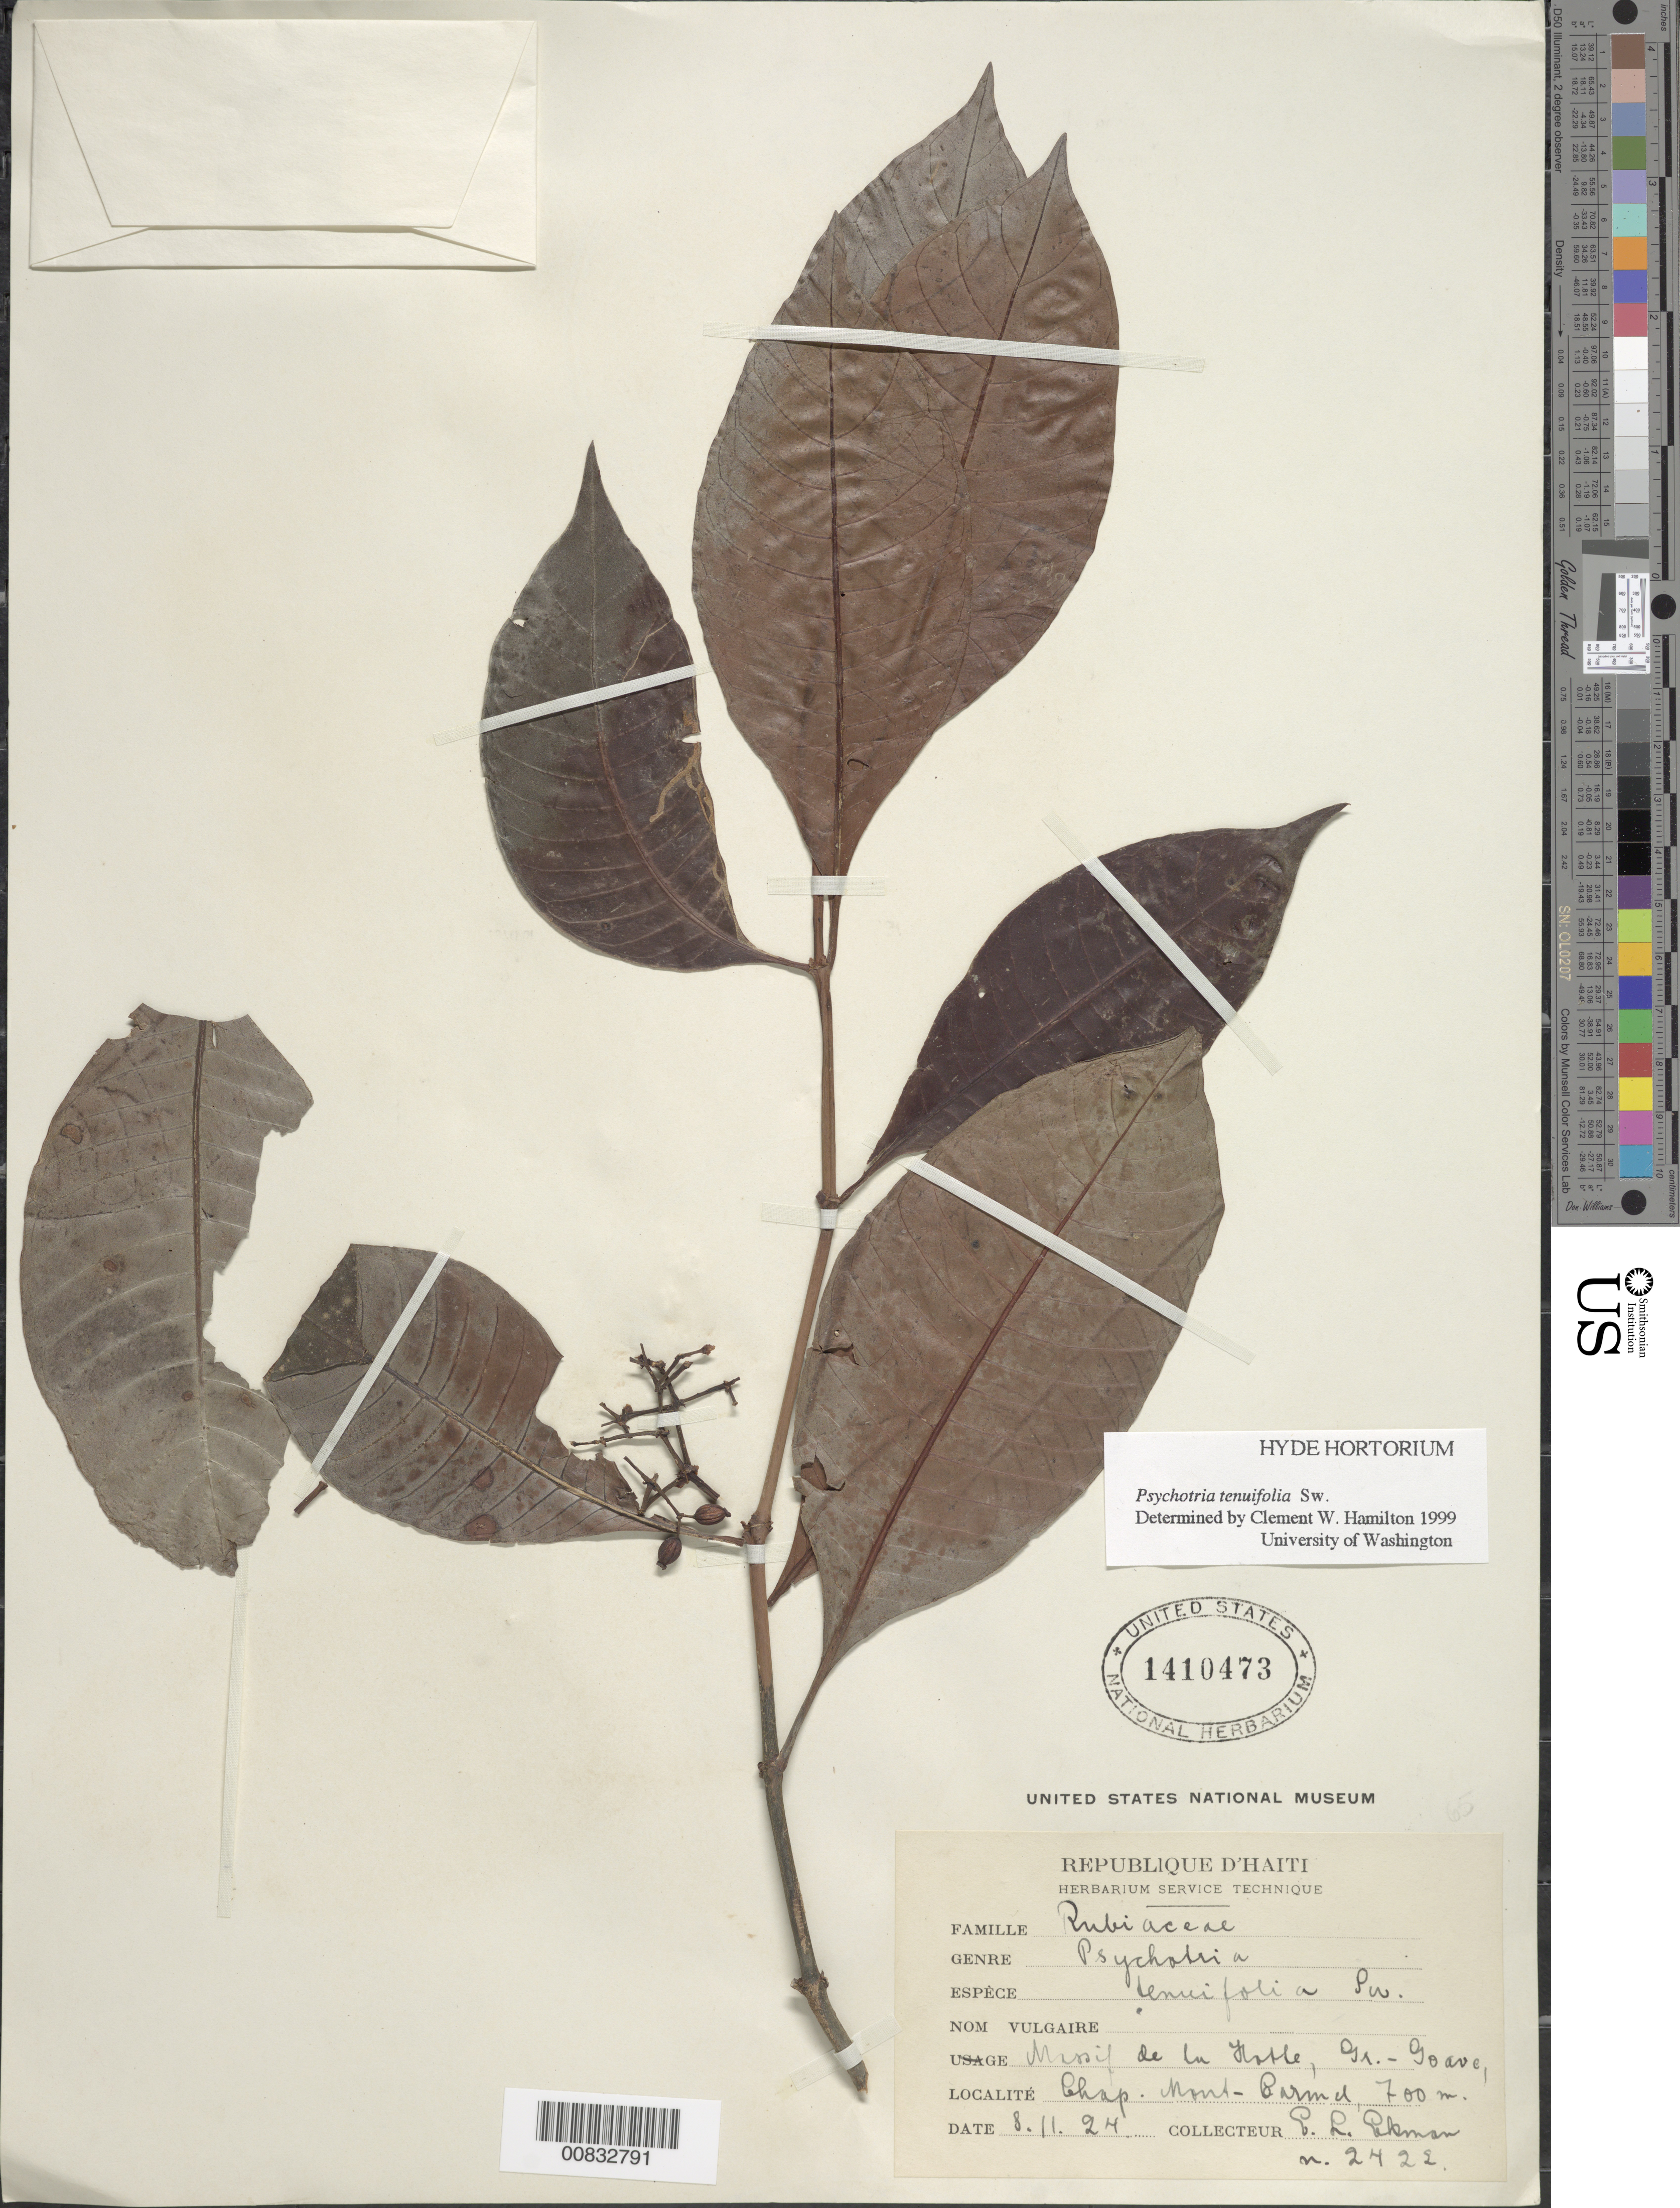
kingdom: Plantae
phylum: Tracheophyta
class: Magnoliopsida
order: Gentianales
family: Rubiaceae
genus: Psychotria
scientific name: Psychotria tenuifolia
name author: Sw.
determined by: Hamilton, C. W.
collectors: E. L. Ekman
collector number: H 2422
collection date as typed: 08 Nov 1924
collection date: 1924-11-08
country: Haiti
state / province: Ouest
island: Hispaniola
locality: Massif de la Hotte, Gr. Goave, Chap. Mont-Carmel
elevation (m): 700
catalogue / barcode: US 1410473